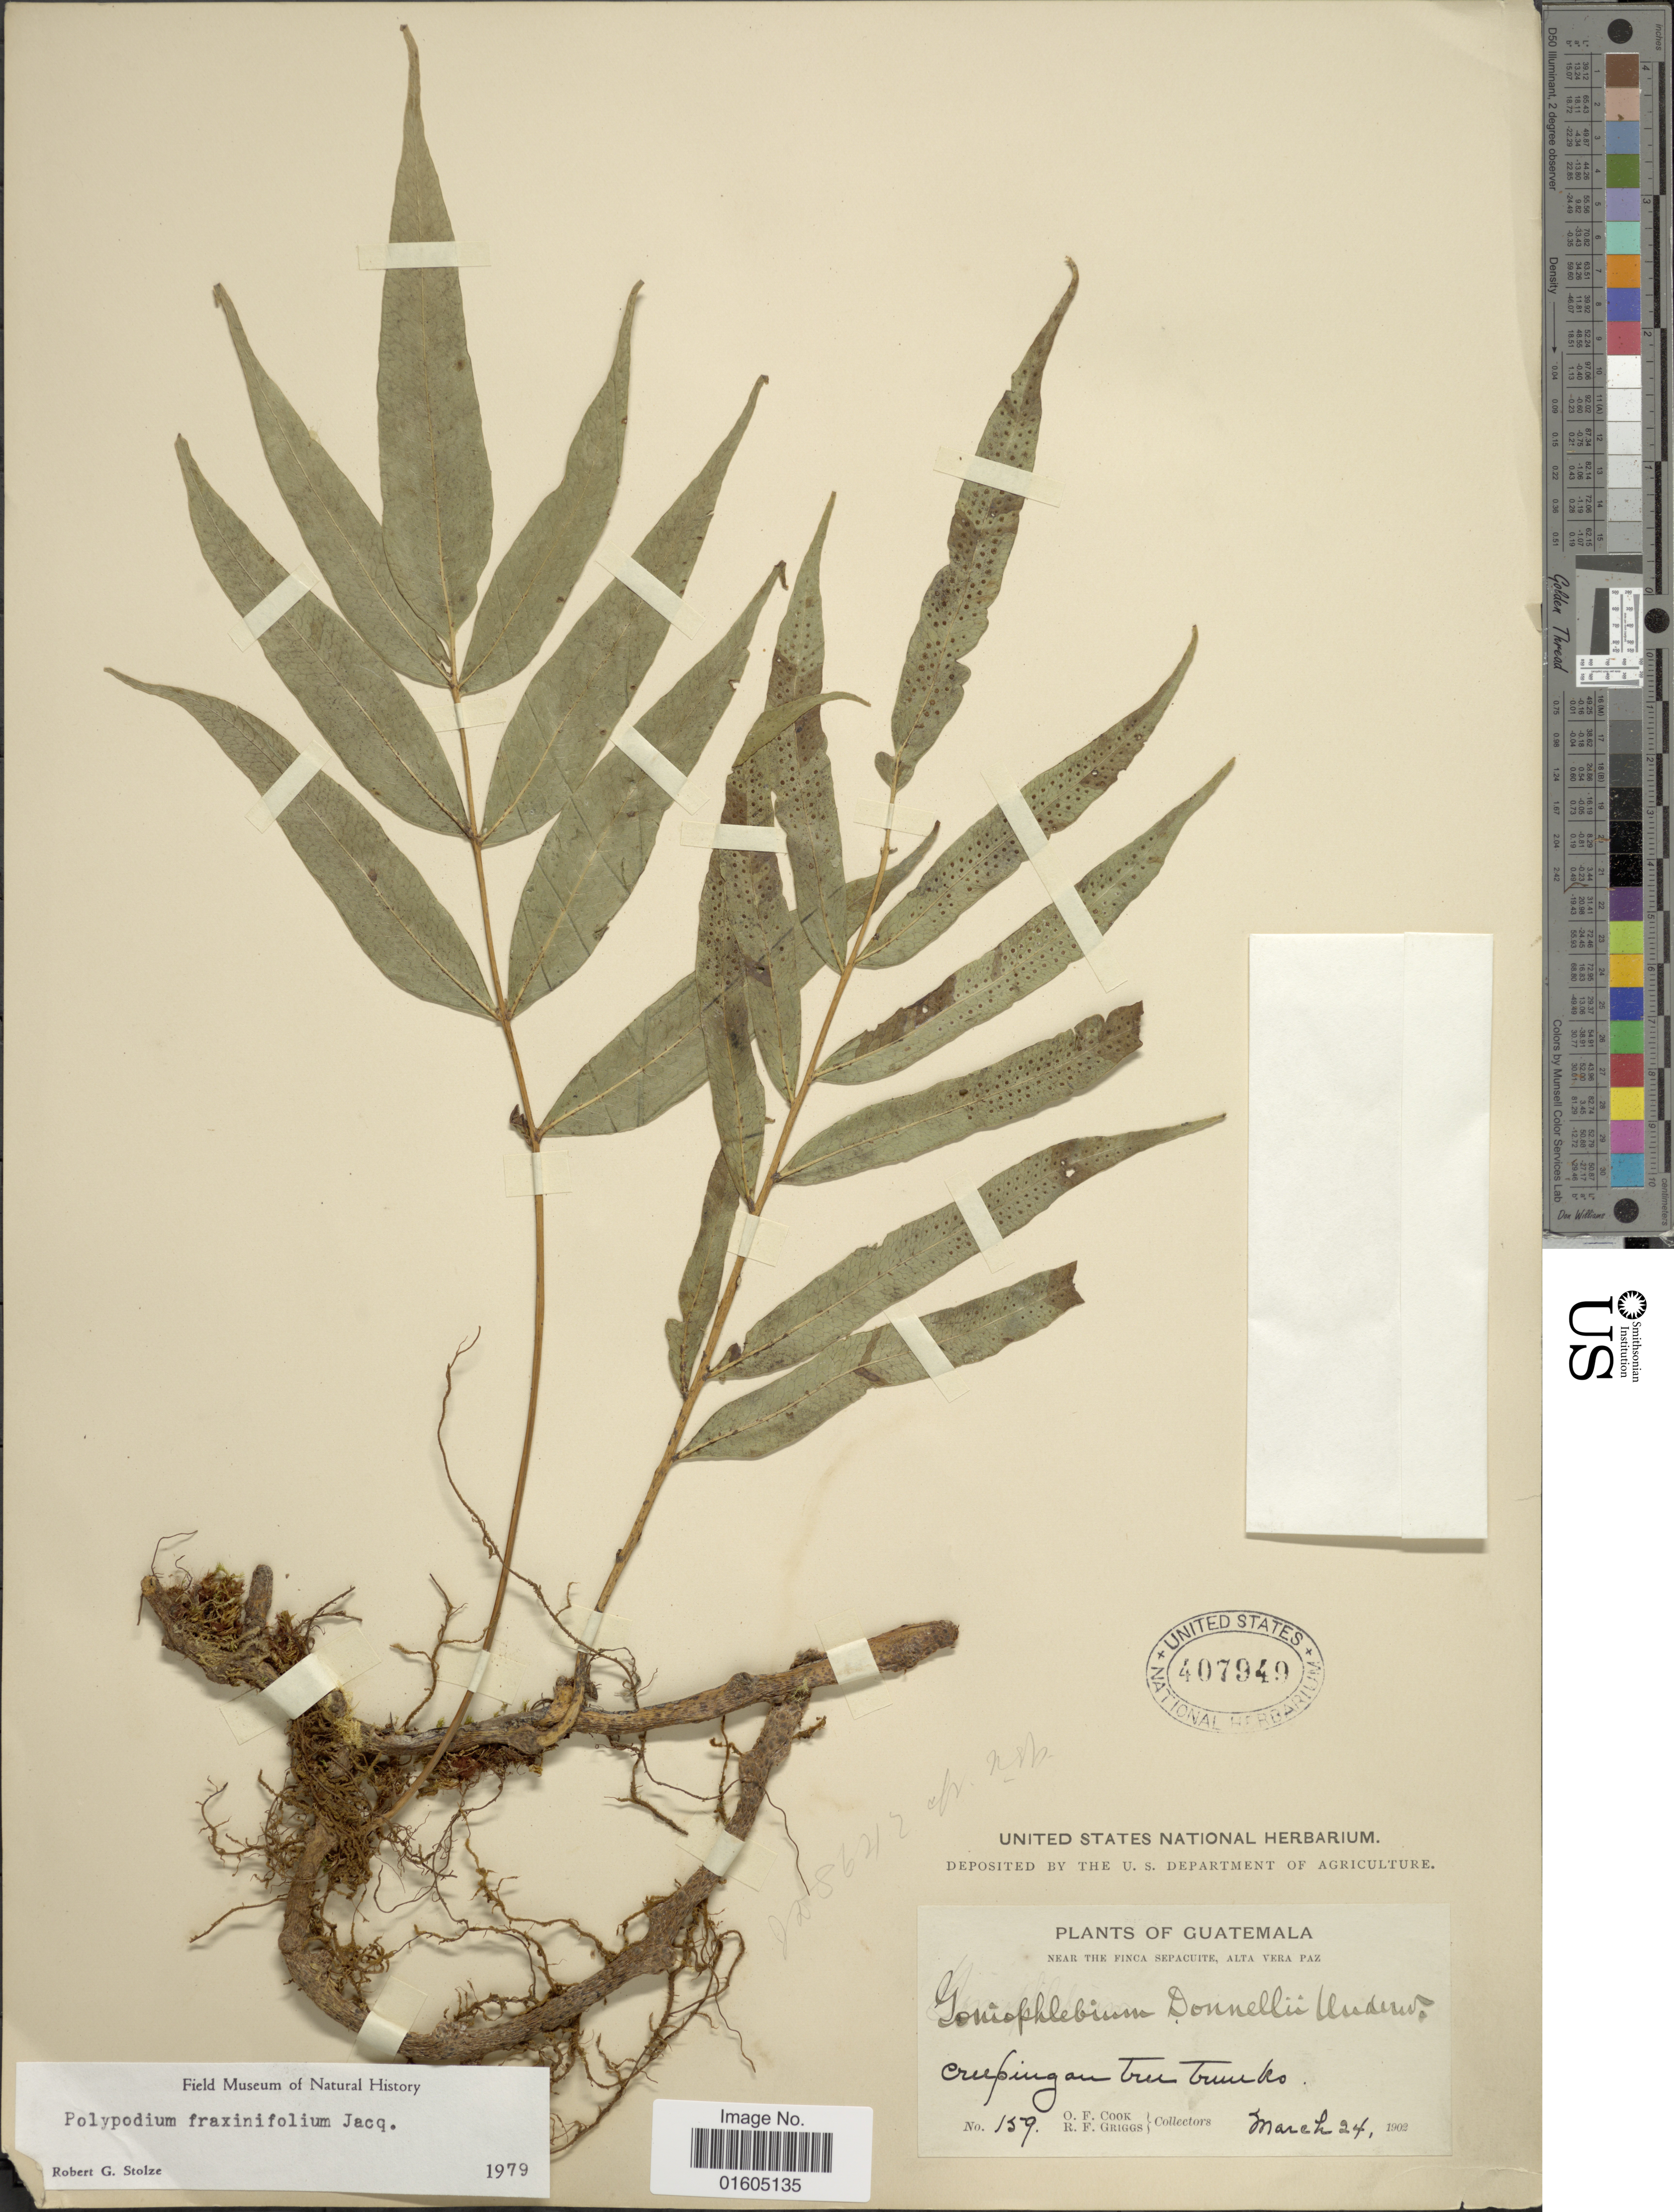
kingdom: Plantae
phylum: Tracheophyta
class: Polypodiopsida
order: Polypodiales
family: Polypodiaceae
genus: Serpocaulon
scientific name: Serpocaulon fraxinifolium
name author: (Jacq.) A.R. Sm.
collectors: O. F. Cook & R. F. Griggs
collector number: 159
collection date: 1902-03-24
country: Guatemala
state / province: Alta Verapaz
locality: Guatemala. Near the Finca Sepacuite, Alta Vera Paz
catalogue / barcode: US 407949